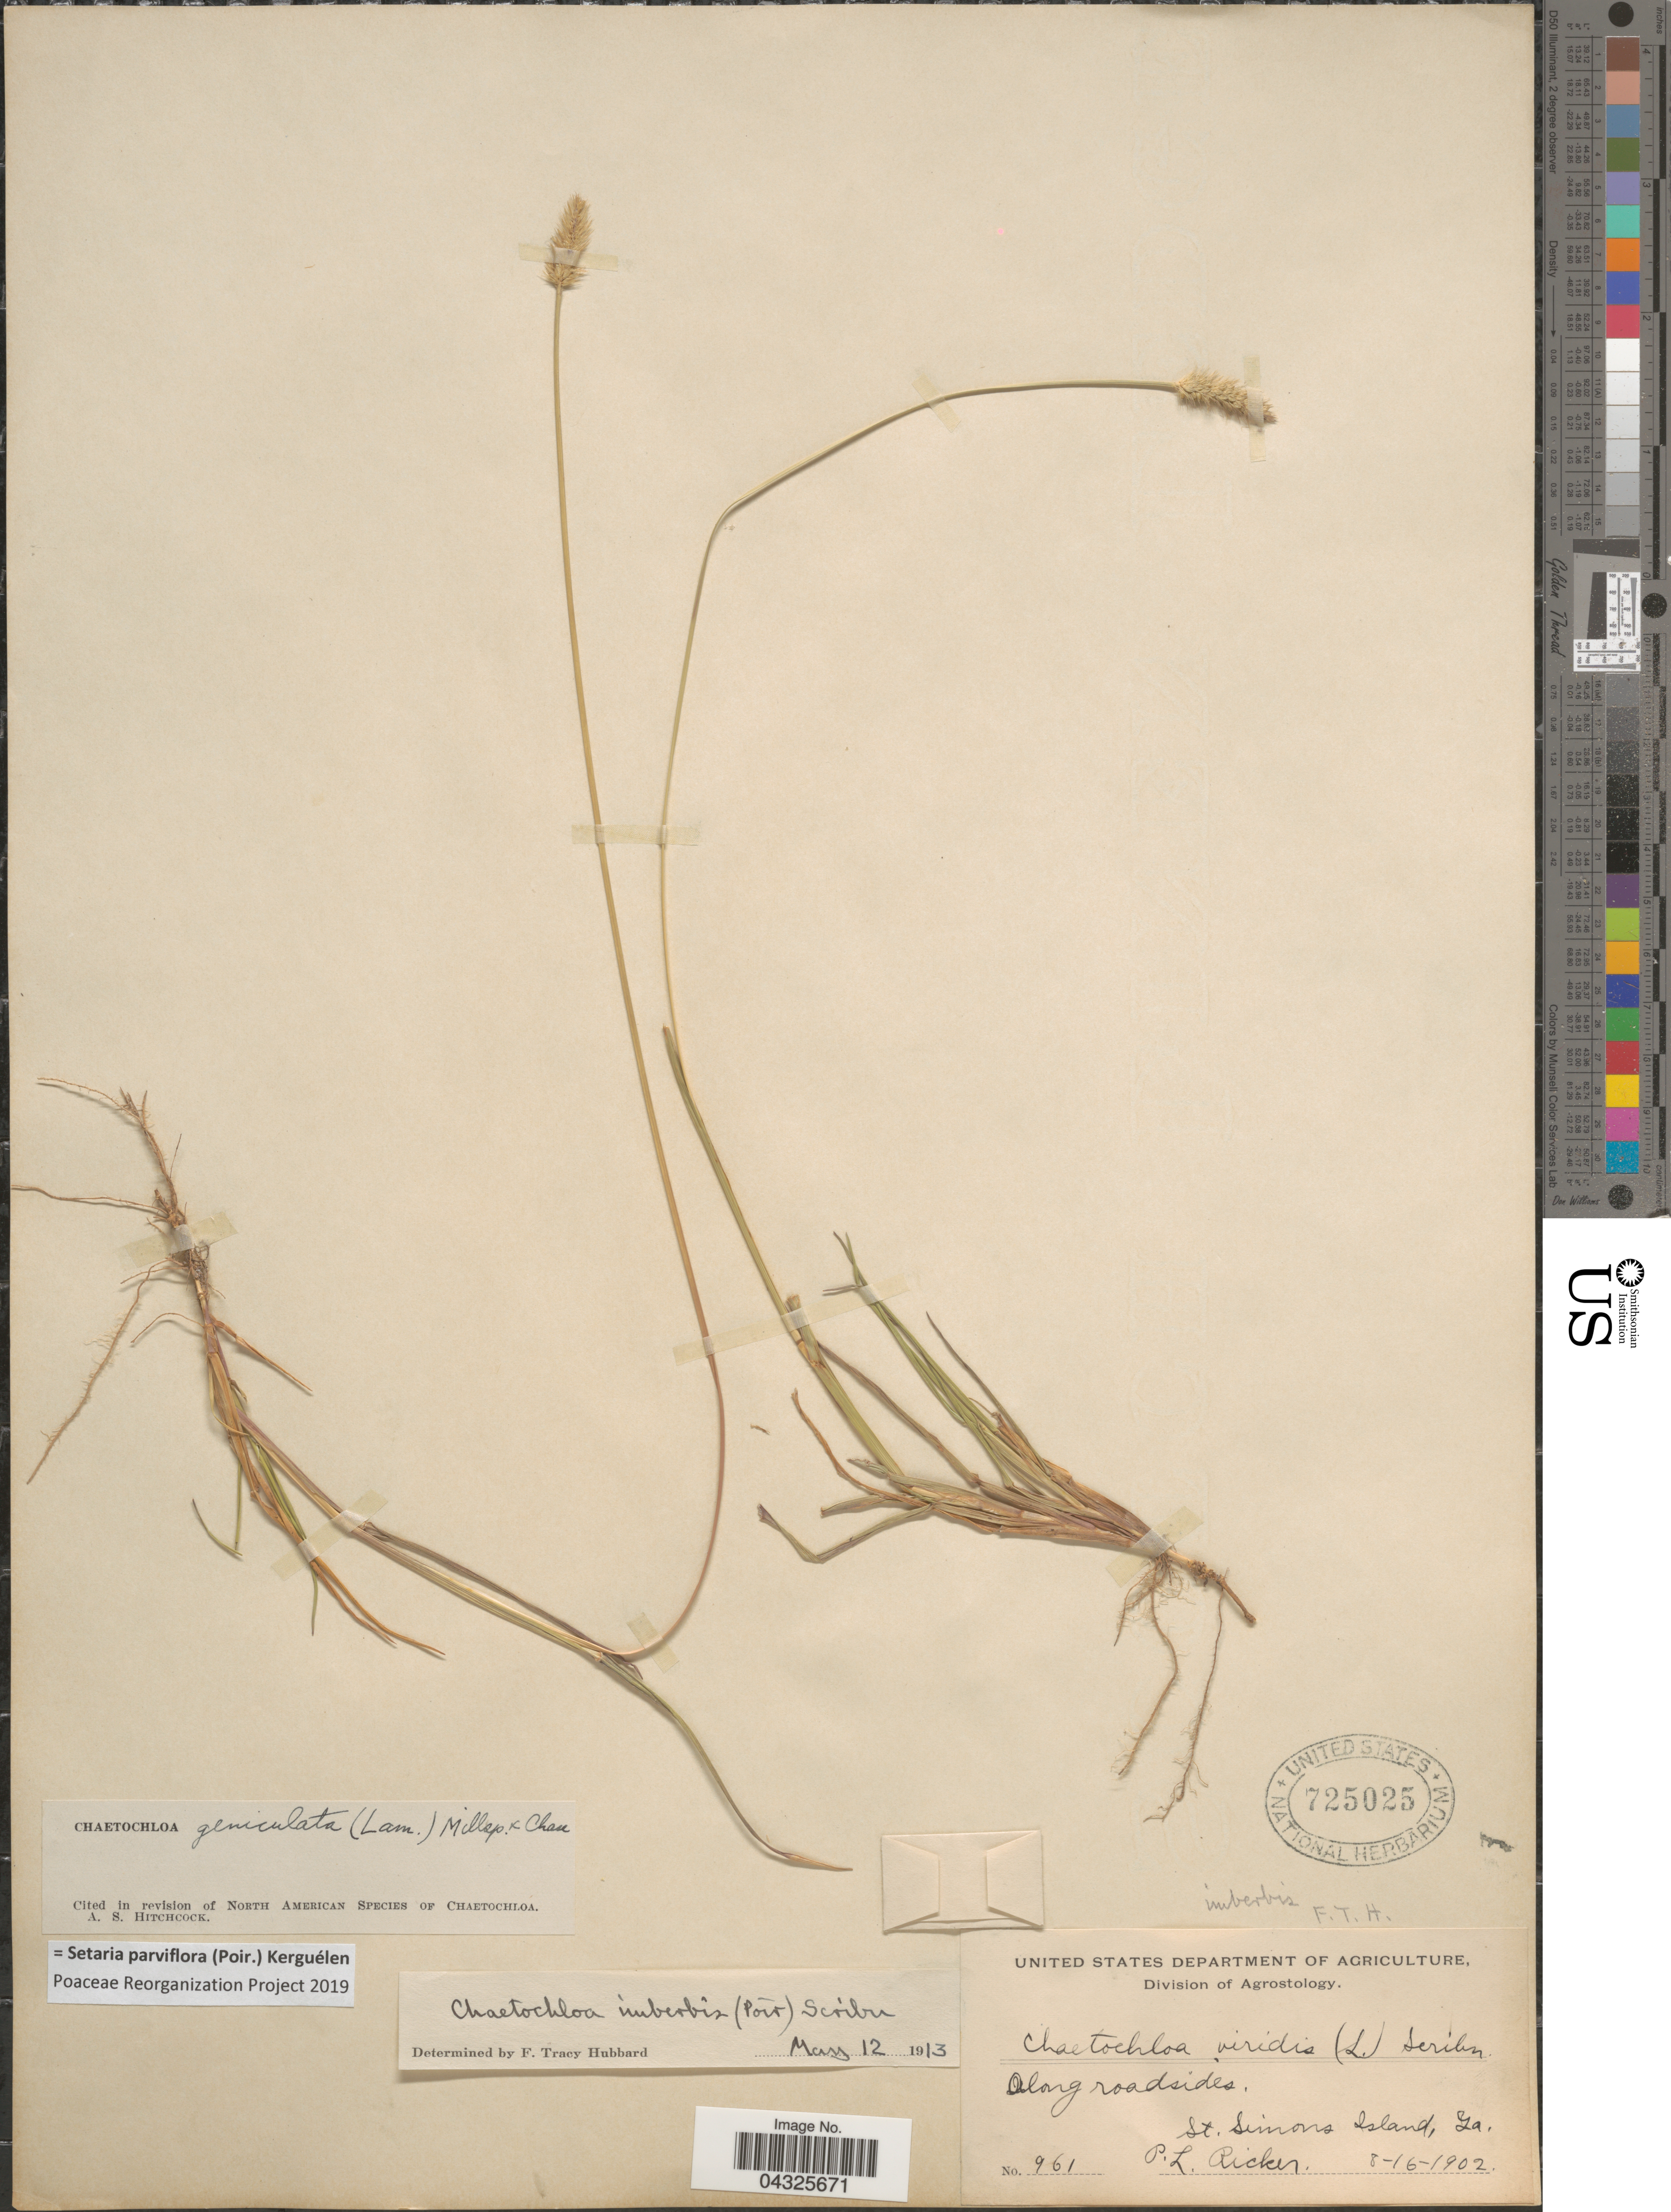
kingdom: Plantae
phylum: Tracheophyta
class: Liliopsida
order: Poales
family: Poaceae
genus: Setaria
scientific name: Setaria parviflora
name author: (Poir.) Kerguélen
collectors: P. Ricker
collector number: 961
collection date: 1902-08-16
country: United States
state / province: Georgia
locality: Along roadsides. St. Simons Island.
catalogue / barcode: US 725025